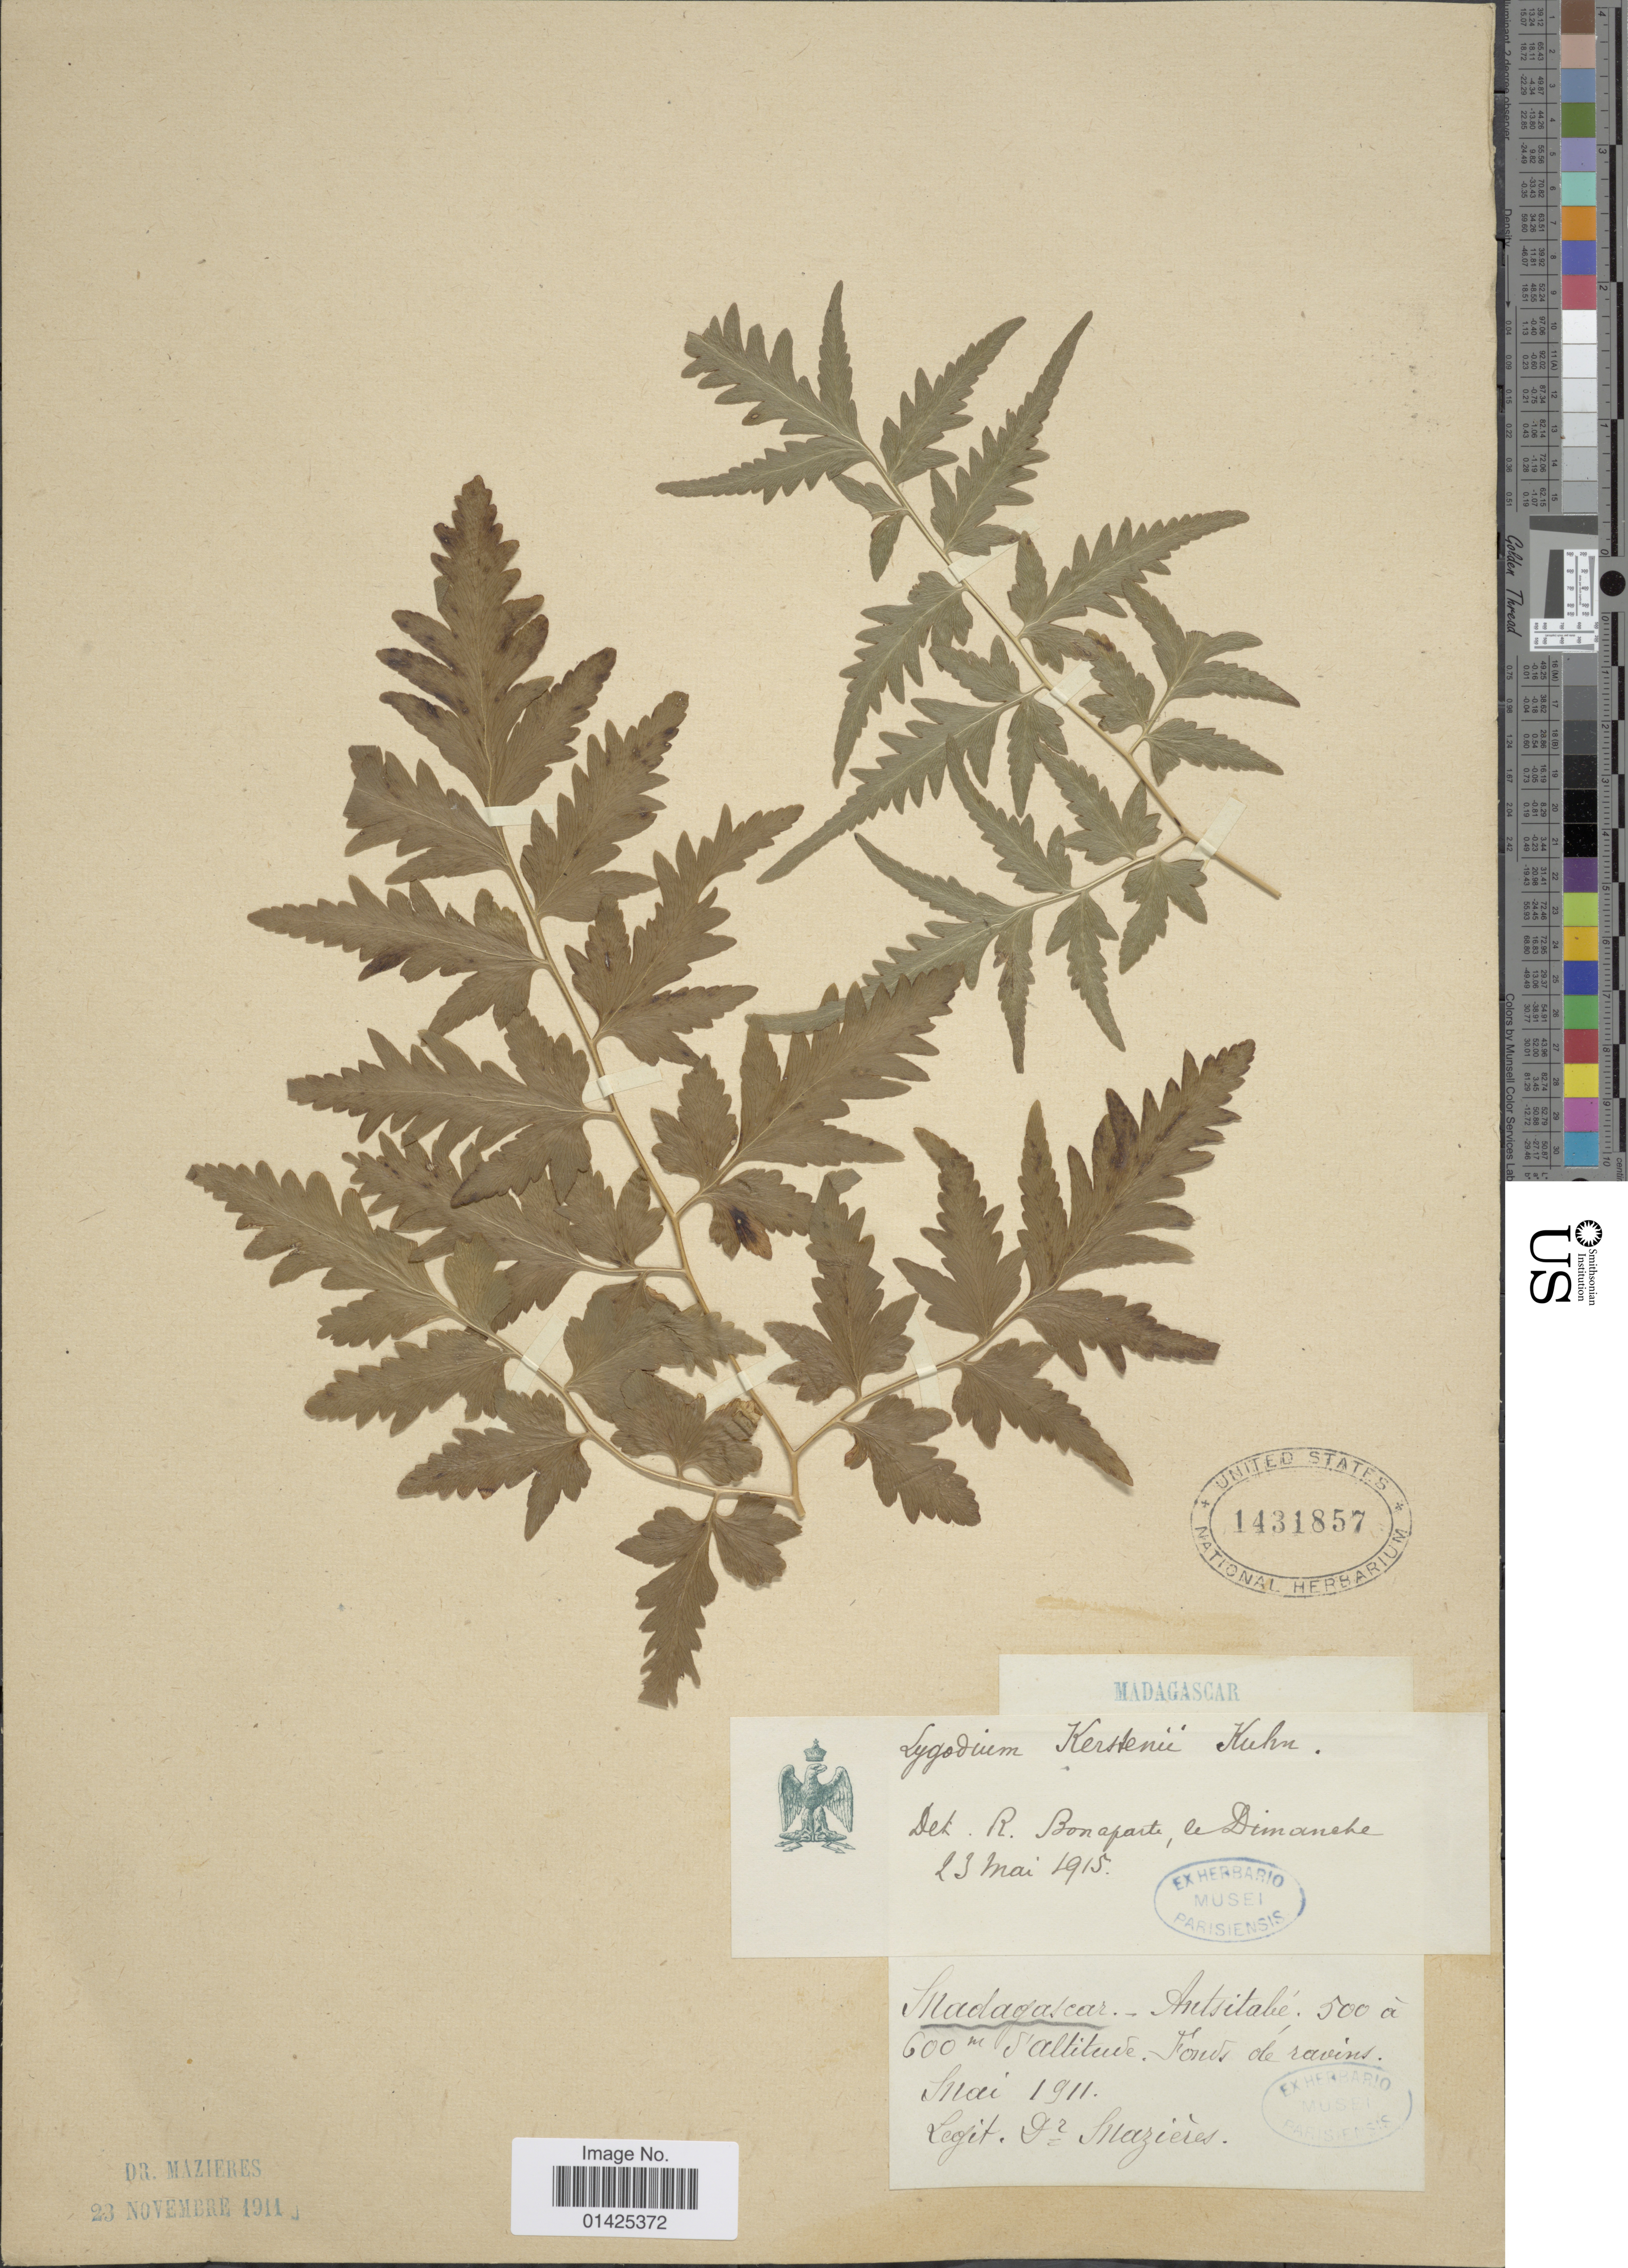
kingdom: Plantae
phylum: Tracheophyta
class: Polypodiopsida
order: Schizaeales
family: Lygodiaceae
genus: Lygodium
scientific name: Lygodium kerstenii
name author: Kuhn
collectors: Mazieres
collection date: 1911-05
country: Madagascar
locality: Antsitabe.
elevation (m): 500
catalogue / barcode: US 1431857